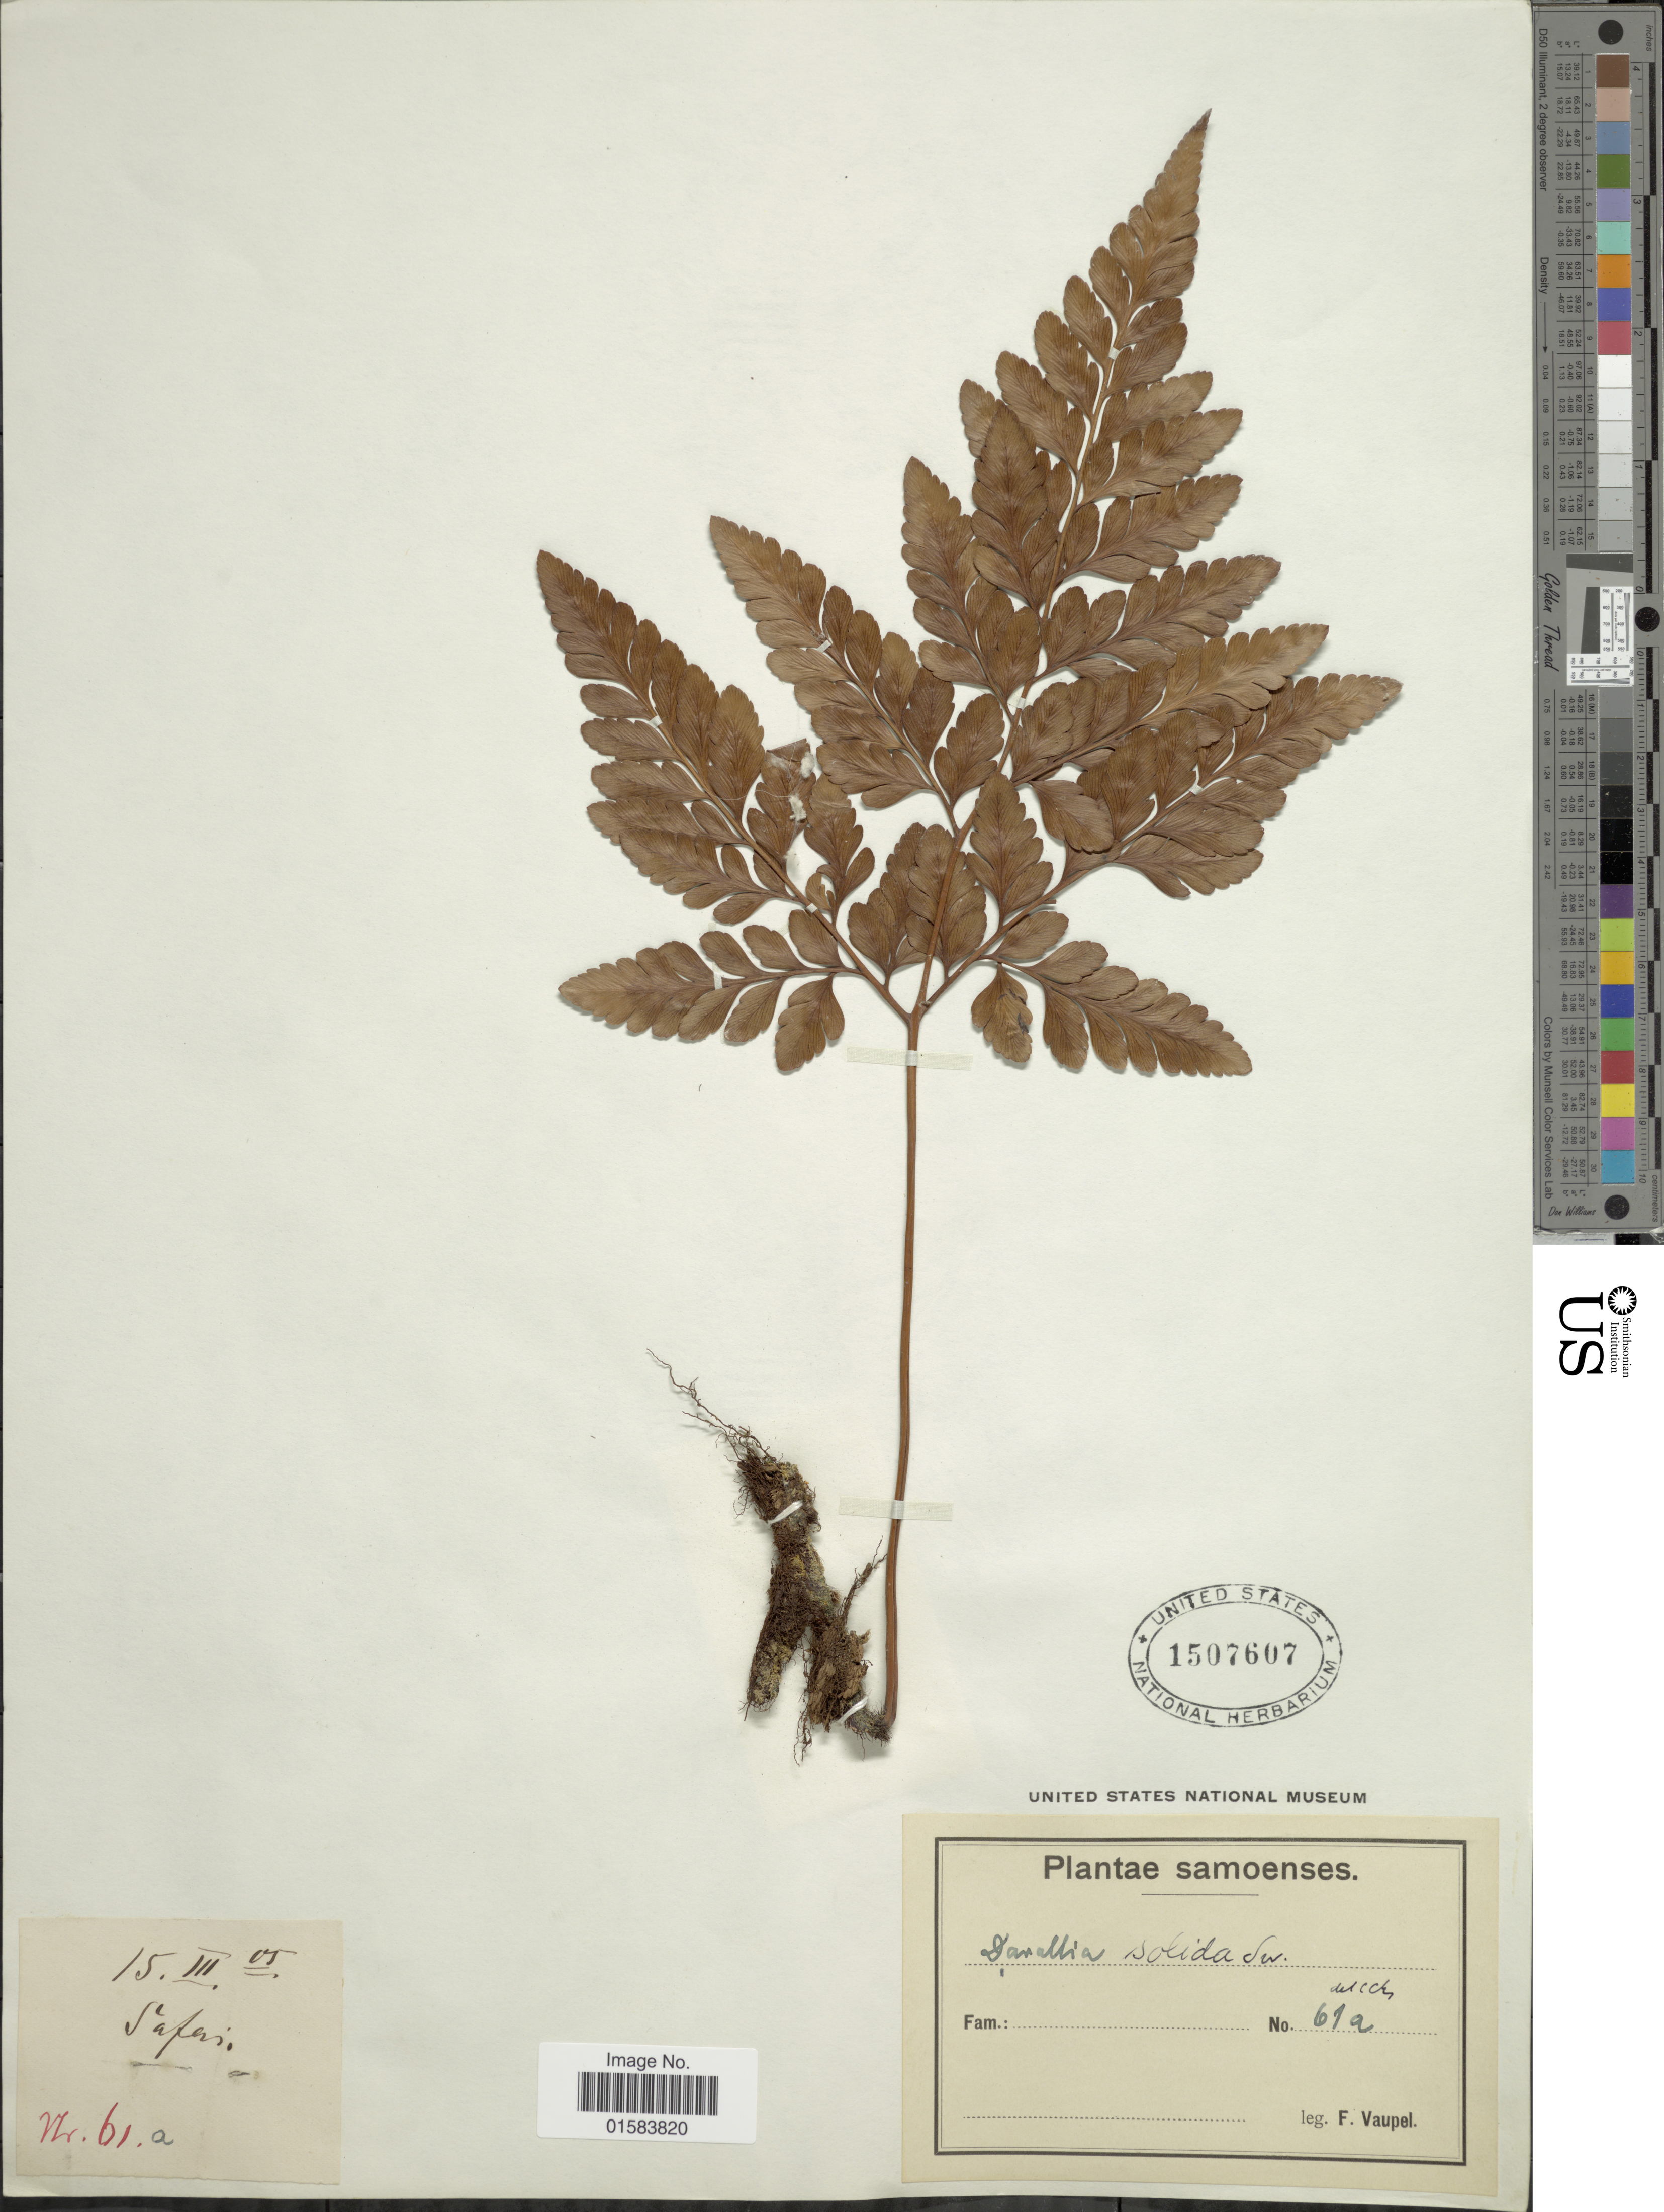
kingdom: Plantae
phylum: Tracheophyta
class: Polypodiopsida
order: Polypodiales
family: Davalliaceae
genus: Davallia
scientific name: Davallia solida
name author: (G. Forst.) Sw.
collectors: F. Vaupel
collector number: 61a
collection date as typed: Transcribed d/m/y: 15/3/5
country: Samoa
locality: Samoenses, Safai [interpreted]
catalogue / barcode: US 1507607